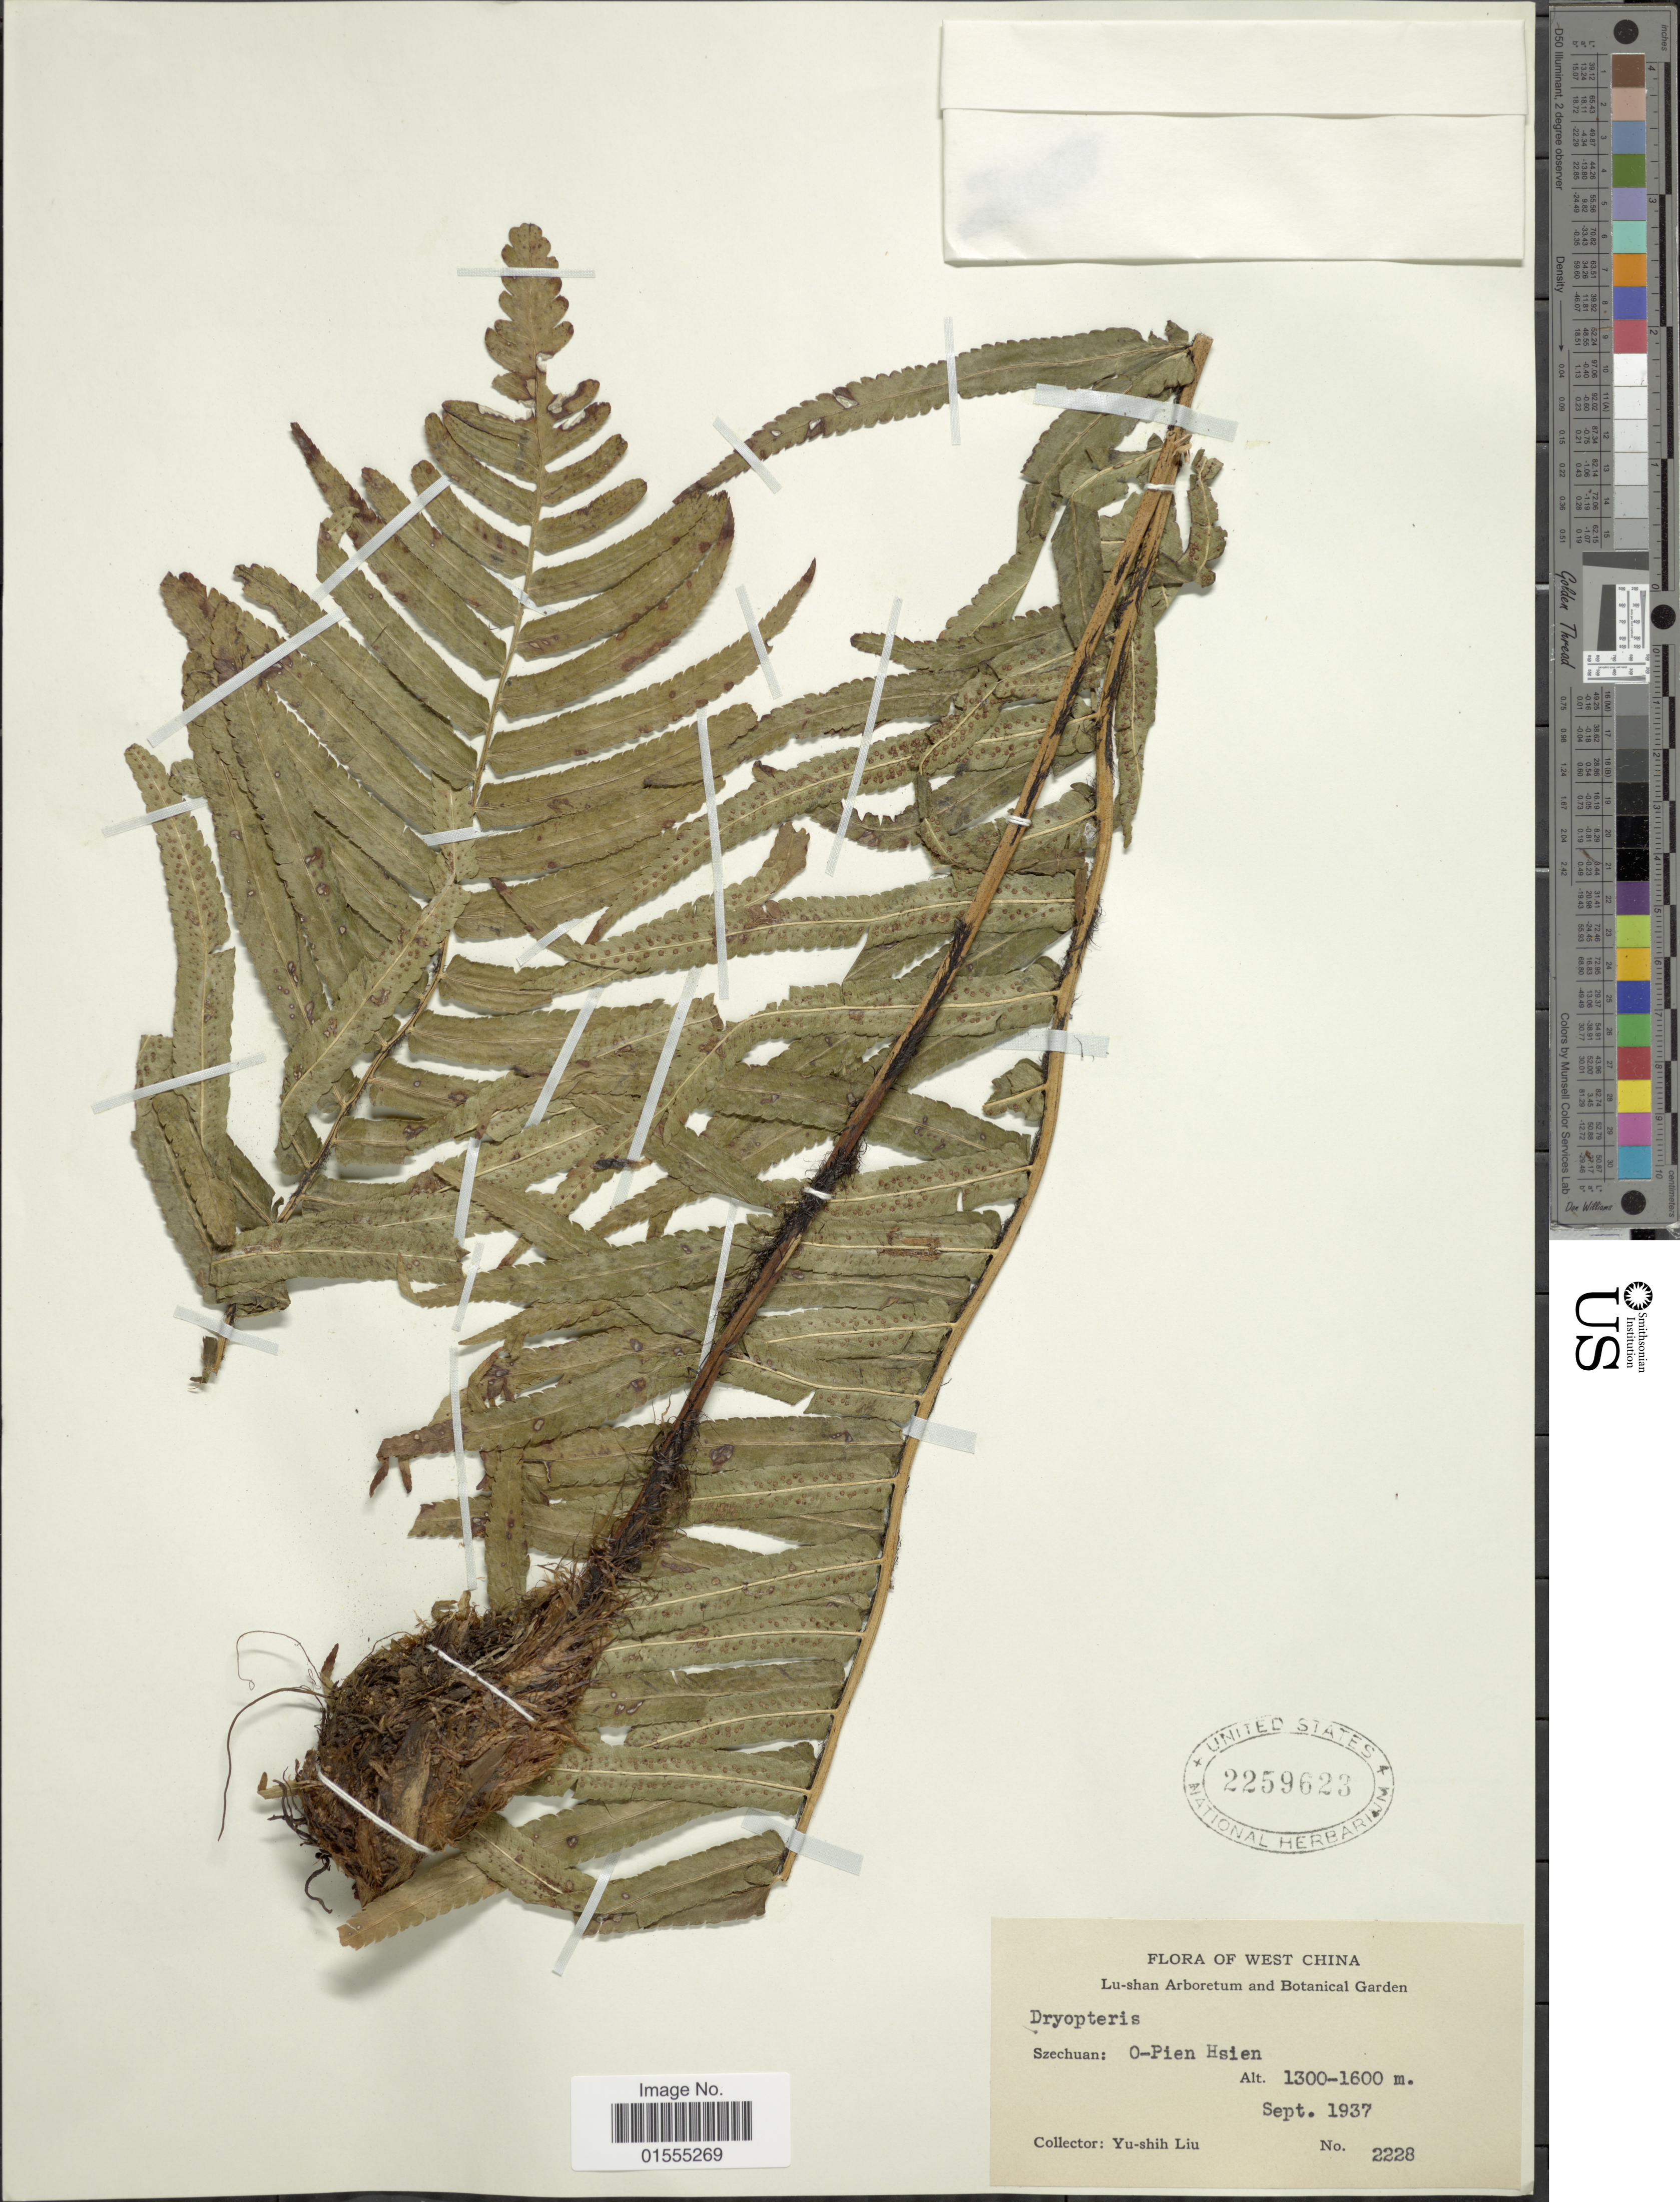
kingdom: Plantae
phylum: Tracheophyta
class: Polypodiopsida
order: Polypodiales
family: Dryopteridaceae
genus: Dryopteris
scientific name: Dryopteris sp.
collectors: Y.-S. Liu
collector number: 2228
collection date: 1937-09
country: China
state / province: Sichuan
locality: West China, Szechuan: O-Pien Hsien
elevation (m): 1300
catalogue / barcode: US 2259623